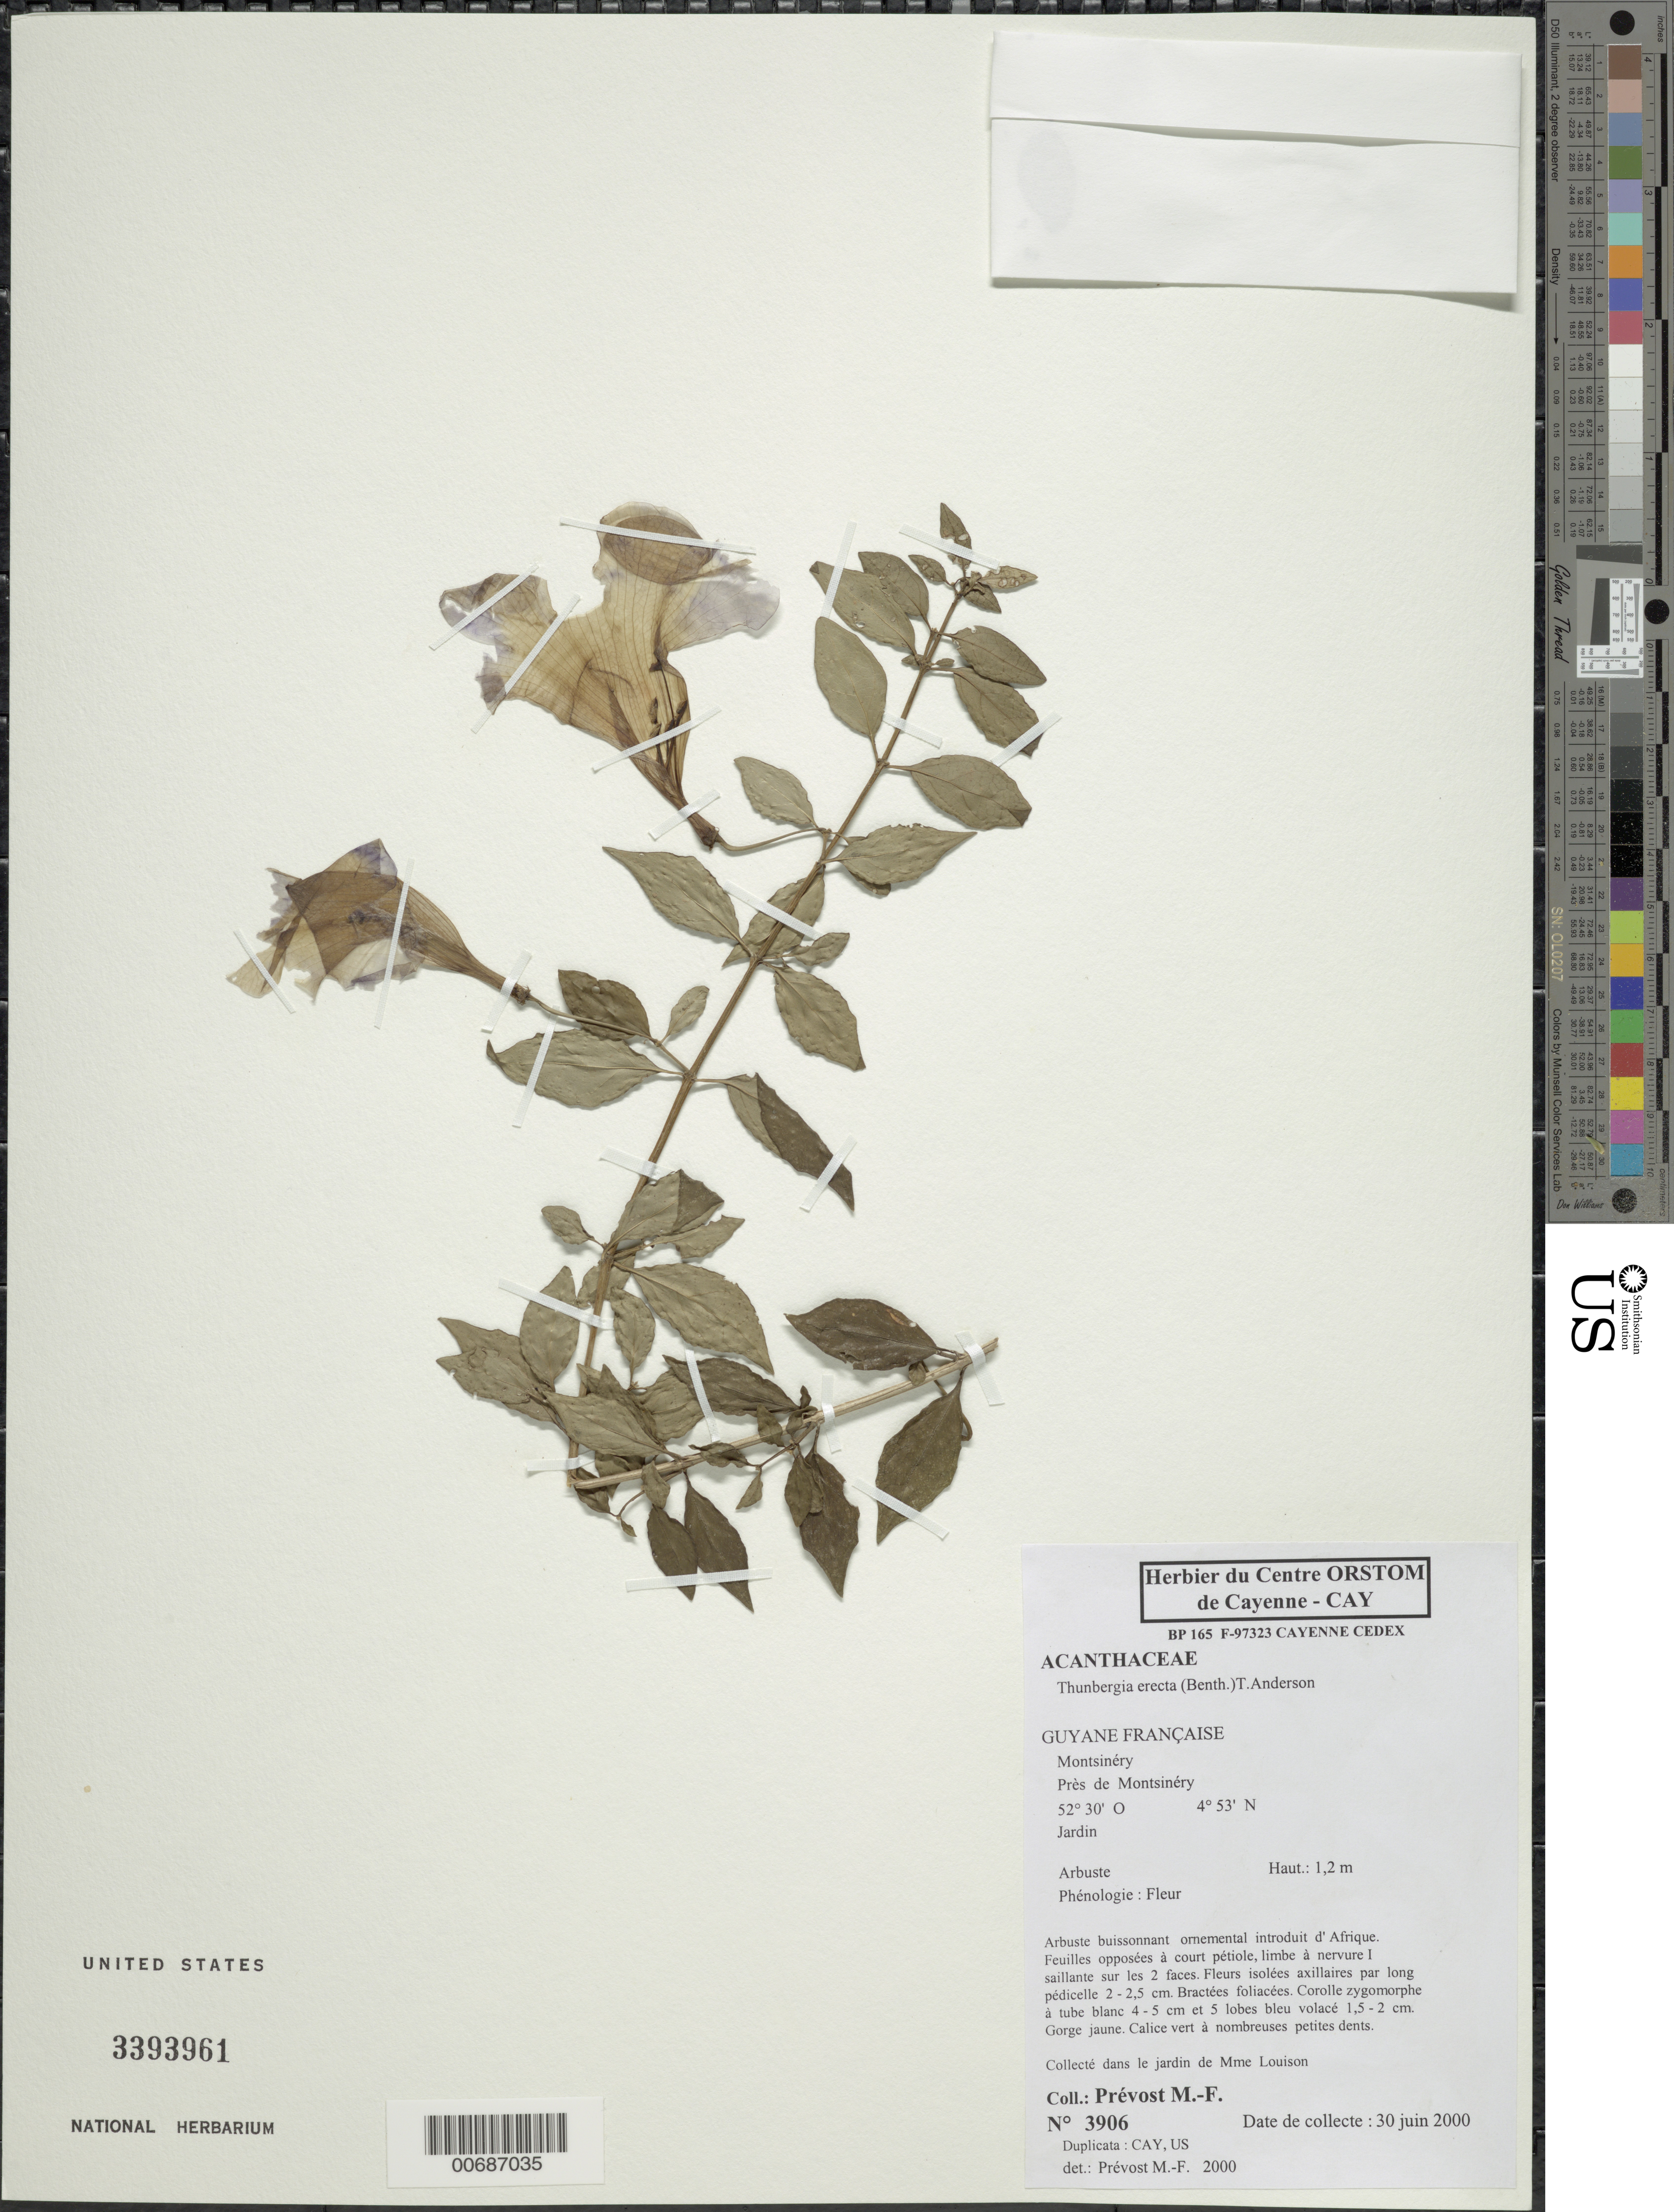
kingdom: Plantae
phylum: Tracheophyta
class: Magnoliopsida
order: Lamiales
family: Acanthaceae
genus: Thunbergia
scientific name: Thunbergia erecta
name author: (Benth.) T. Anderson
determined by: Prévost, M.-F.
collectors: M.-F. Prévost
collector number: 3906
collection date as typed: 30-Jun-00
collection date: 2000-06-30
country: French Guiana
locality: Montsinéry, Prés de Montsinéry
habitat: Garden of Mme Louison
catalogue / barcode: US 3393961